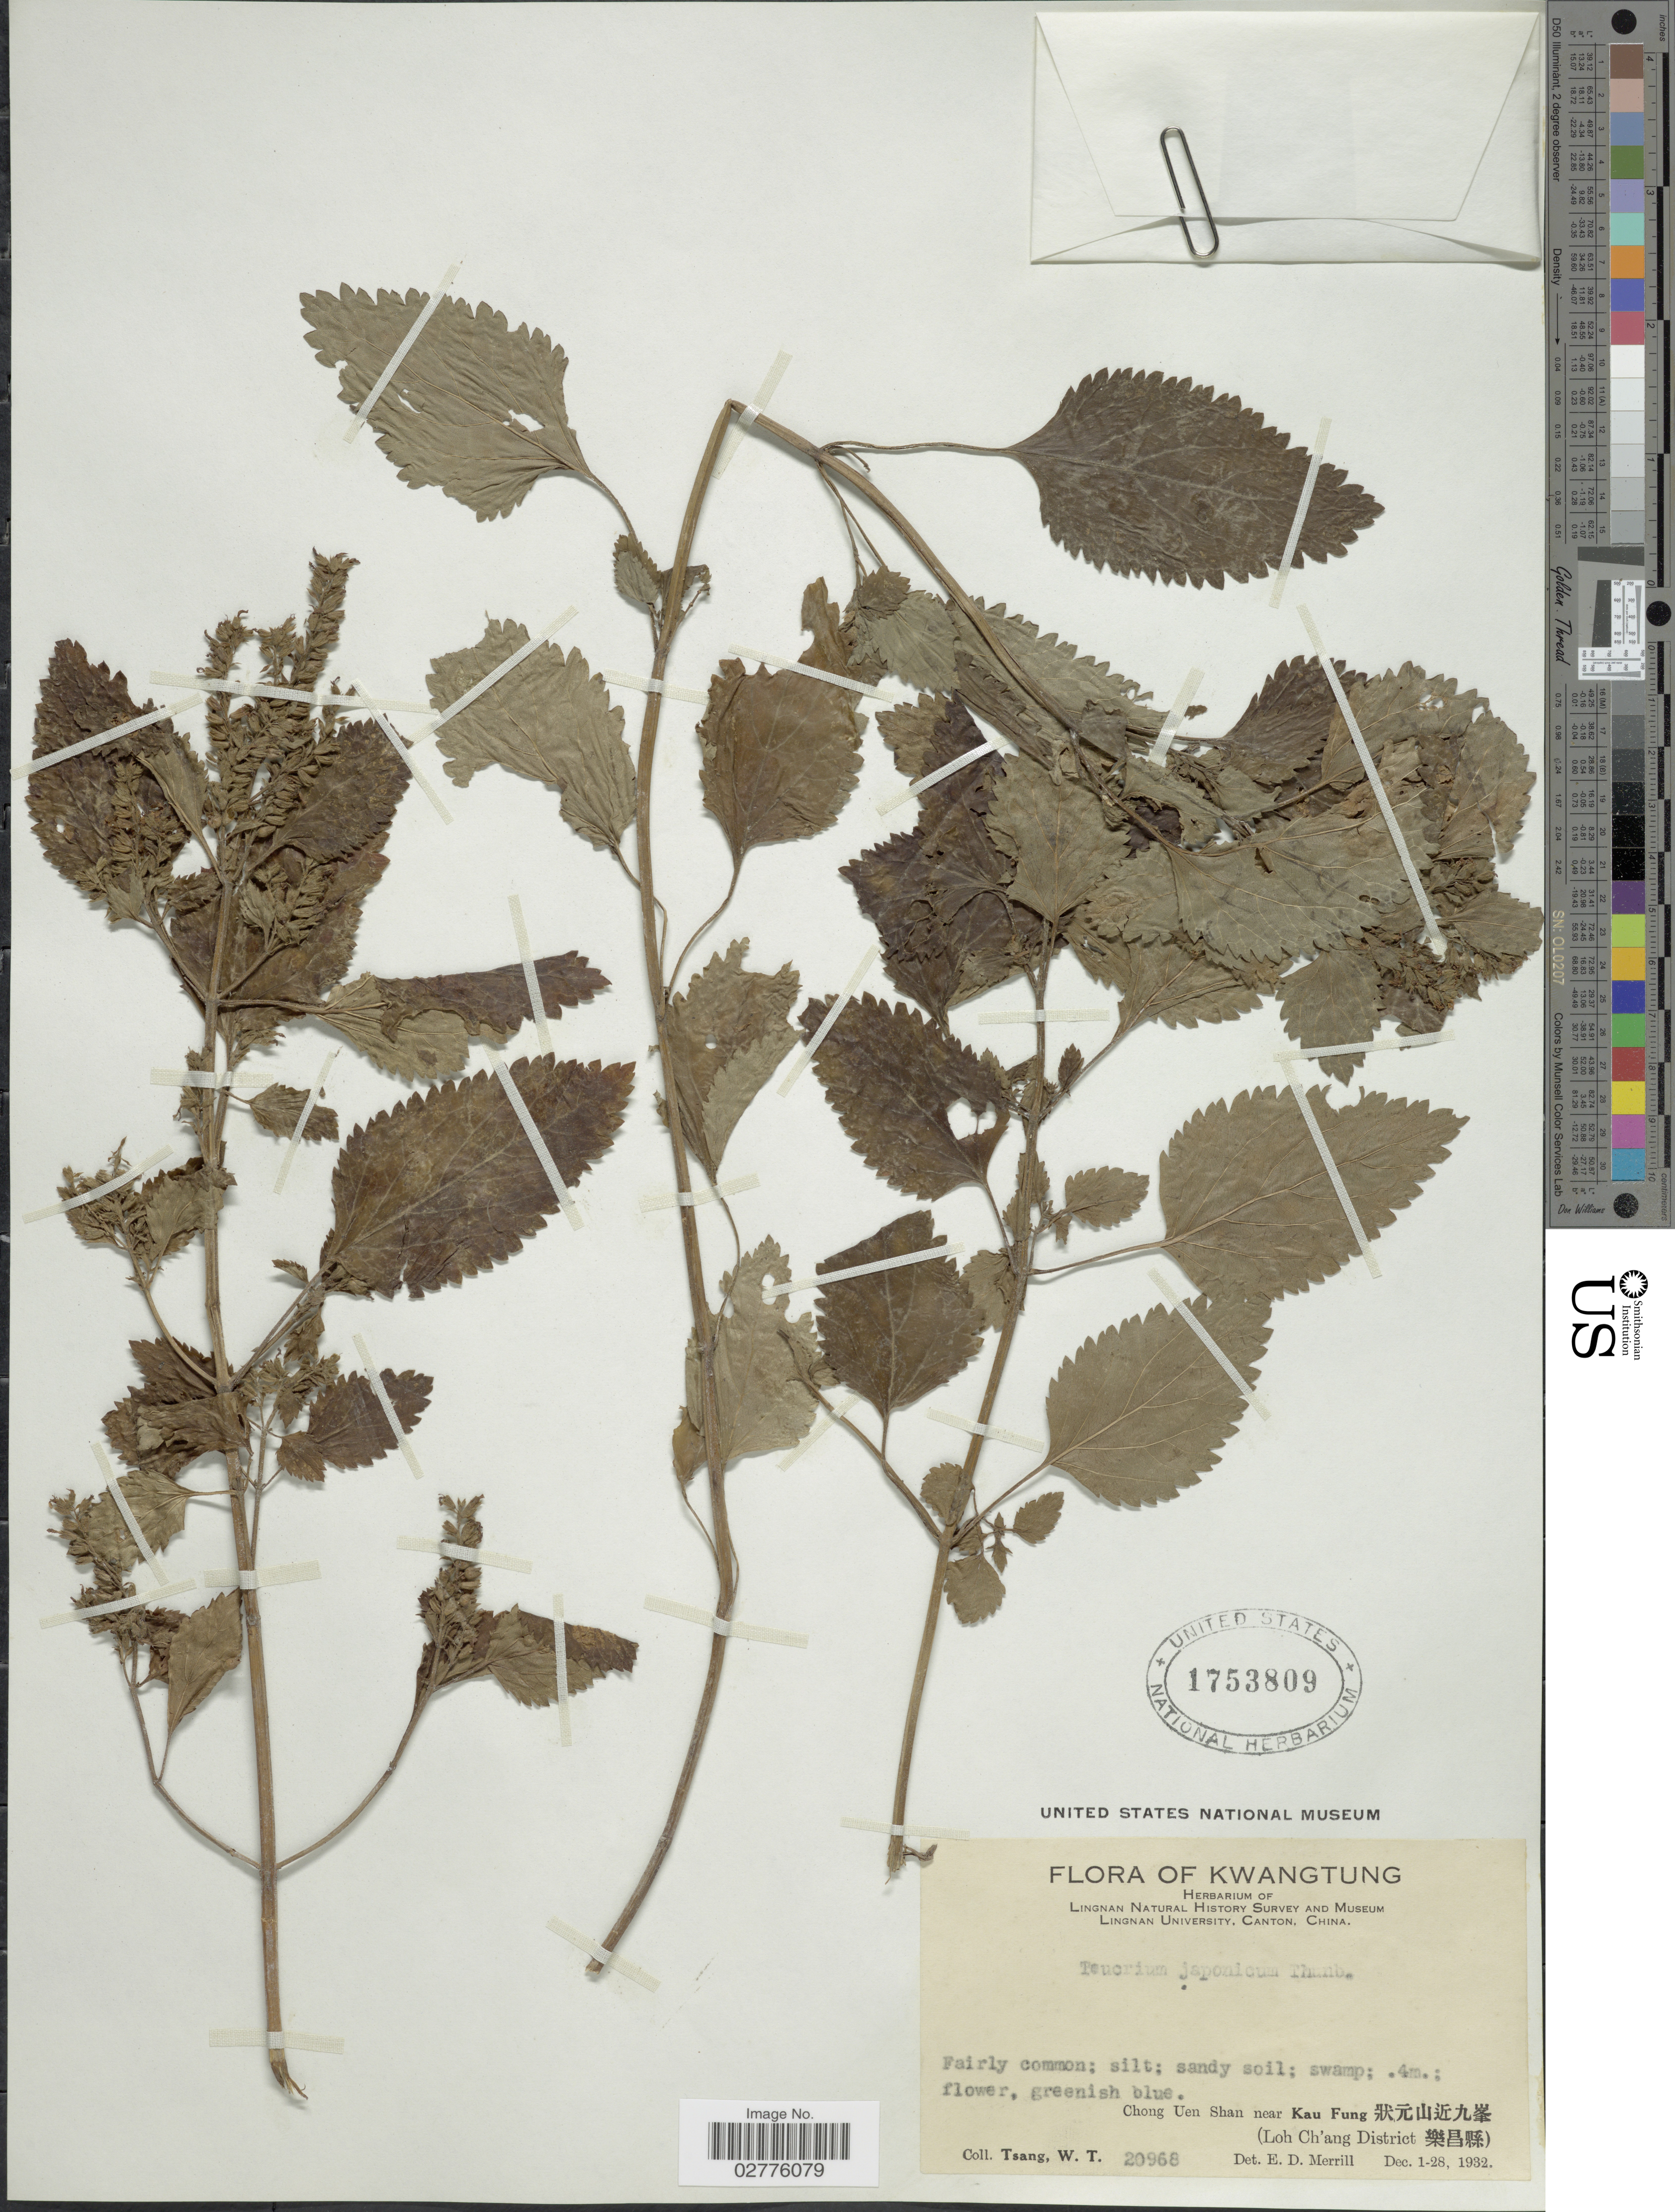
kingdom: Plantae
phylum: Tracheophyta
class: Magnoliopsida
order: Lamiales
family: Lamiaceae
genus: Teucrium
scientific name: Teucrium japonicum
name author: Houtt.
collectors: W. T. Tsang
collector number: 20968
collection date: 1932-12-01/1932-12-28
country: China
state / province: Guangdong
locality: Kwangtung, Chong Uen Shan near Kau Fung (Loh Ch'ang District).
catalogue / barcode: US 1753809